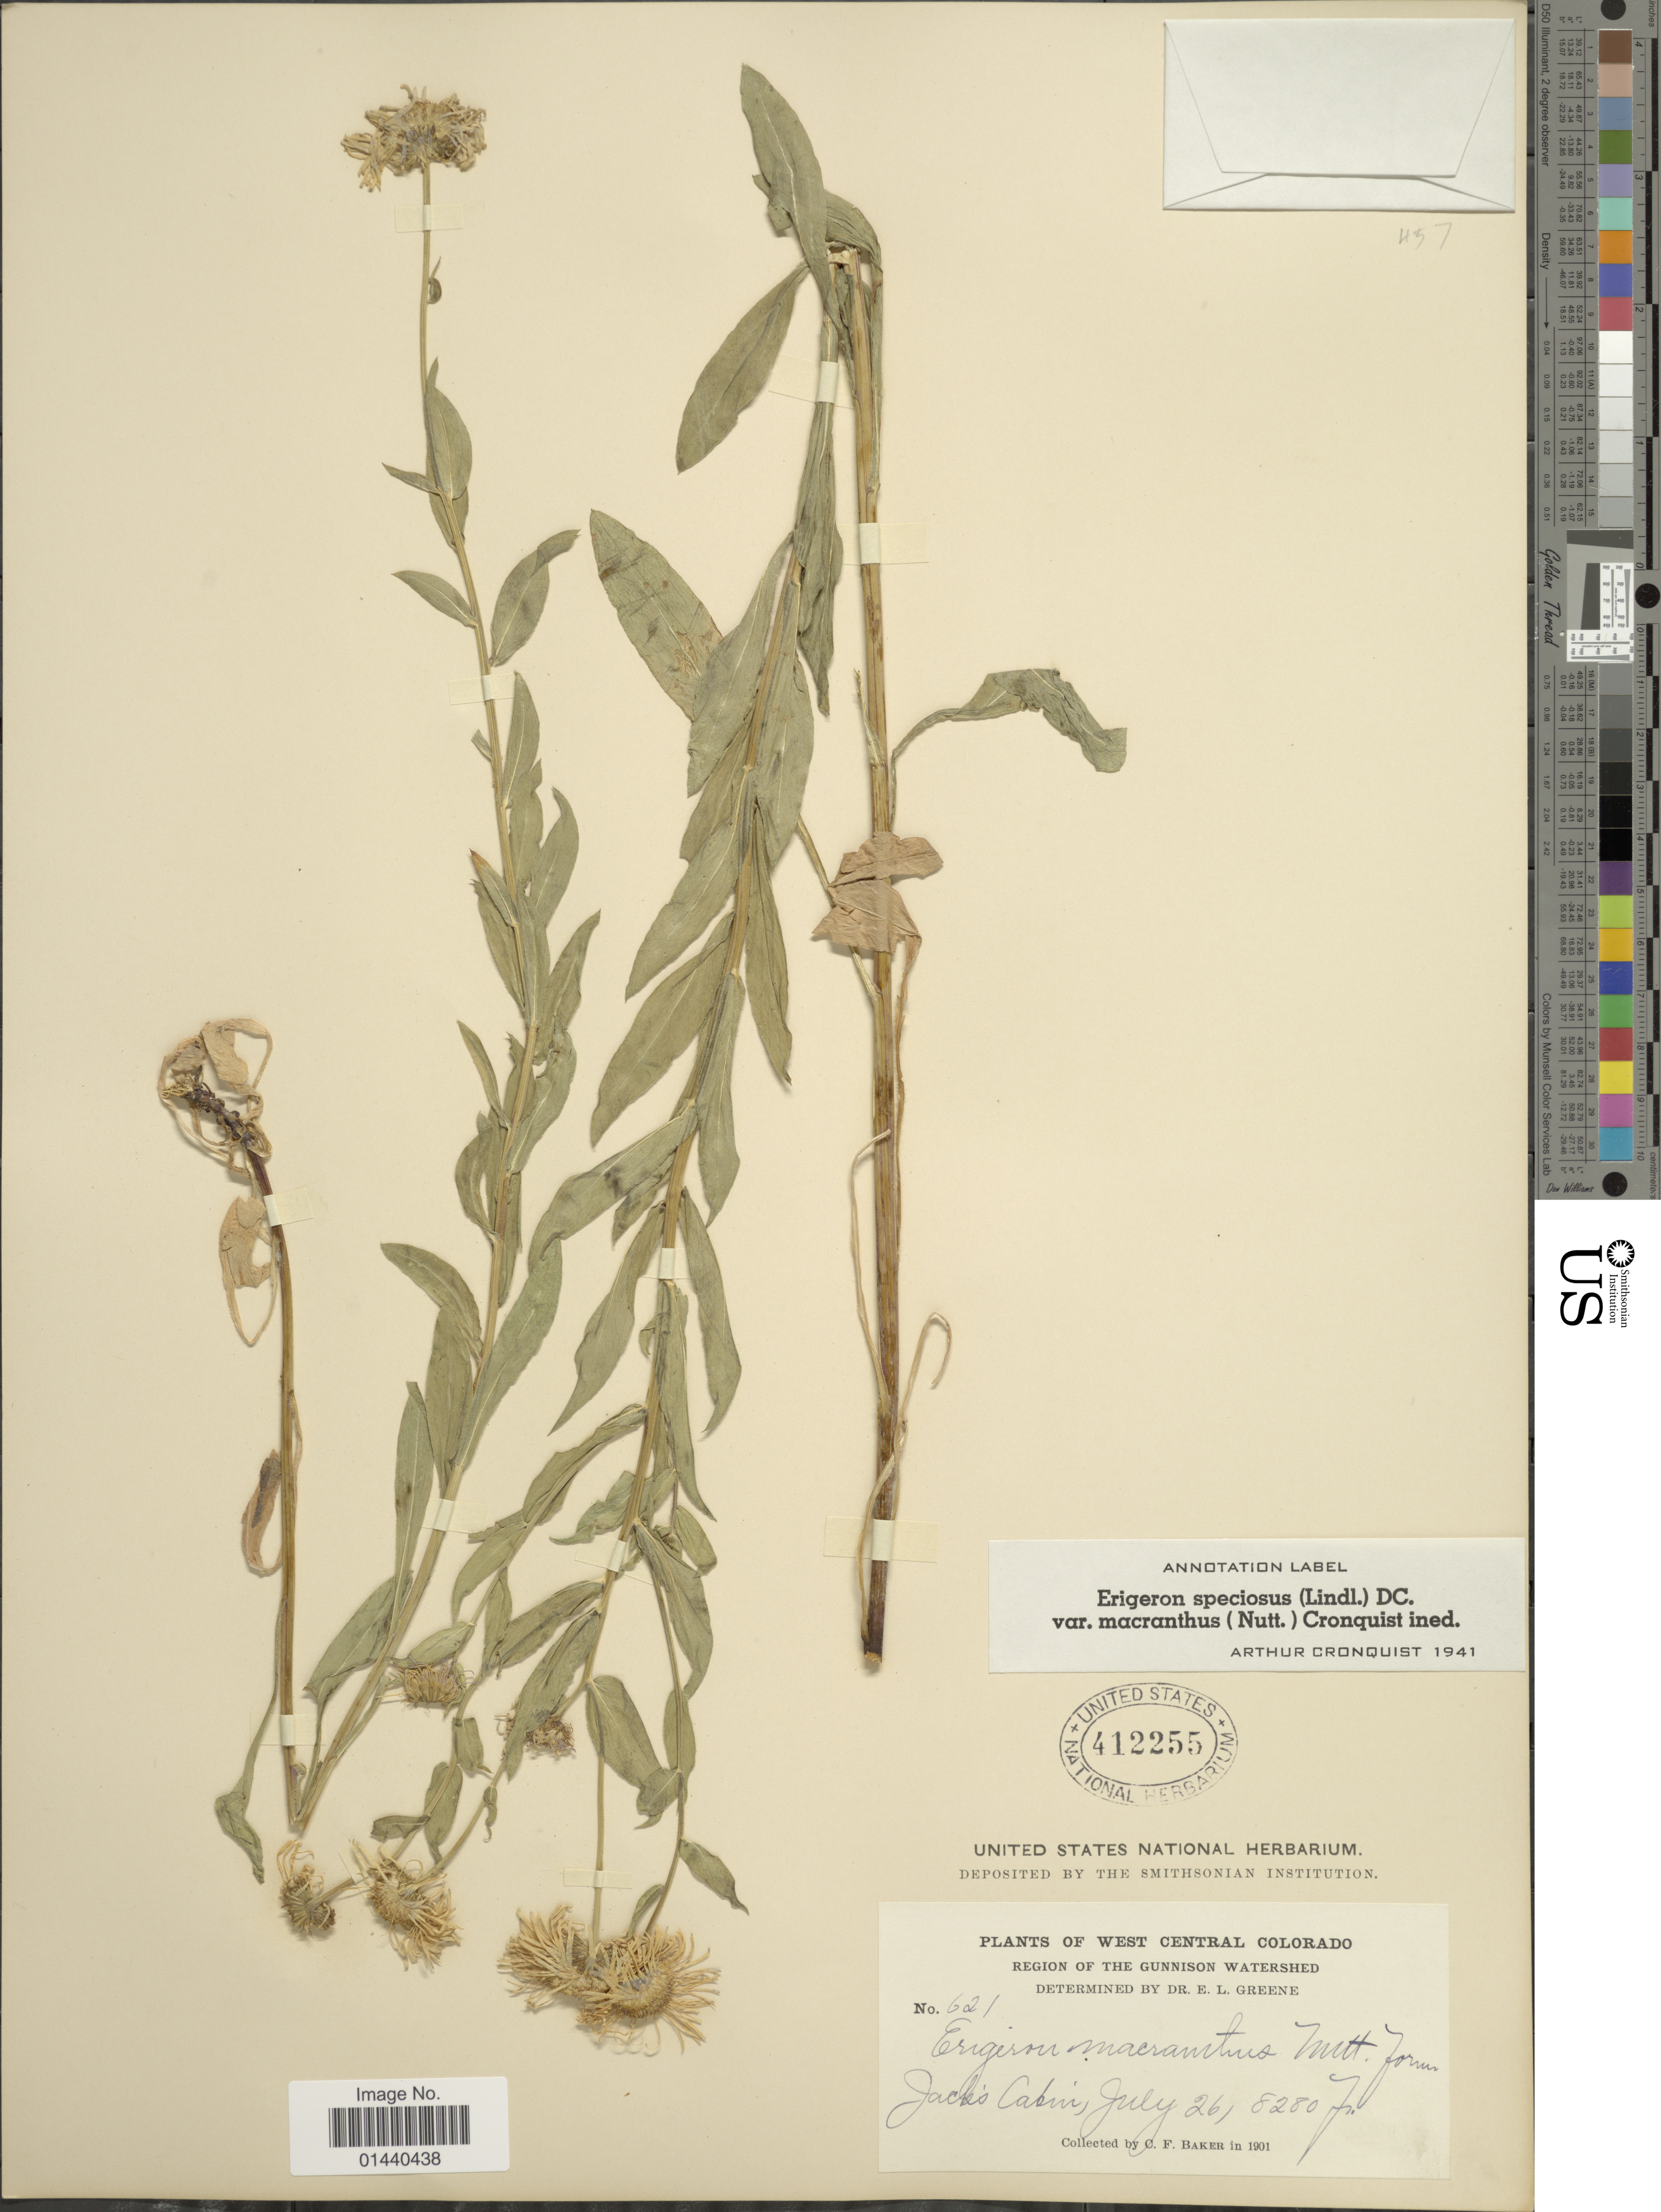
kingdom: Plantae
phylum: Tracheophyta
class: Magnoliopsida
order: Asterales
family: Asteraceae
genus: Erigeron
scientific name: Erigeron speciosus var. macranthus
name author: (Nutt.) Cronq.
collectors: C. F. Baker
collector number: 621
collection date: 1901-07-26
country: United States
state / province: Colorado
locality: West Central Colorado. Jack's Cabin. Region of the Gunnison Watershed.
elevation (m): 2524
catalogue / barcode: US 412255